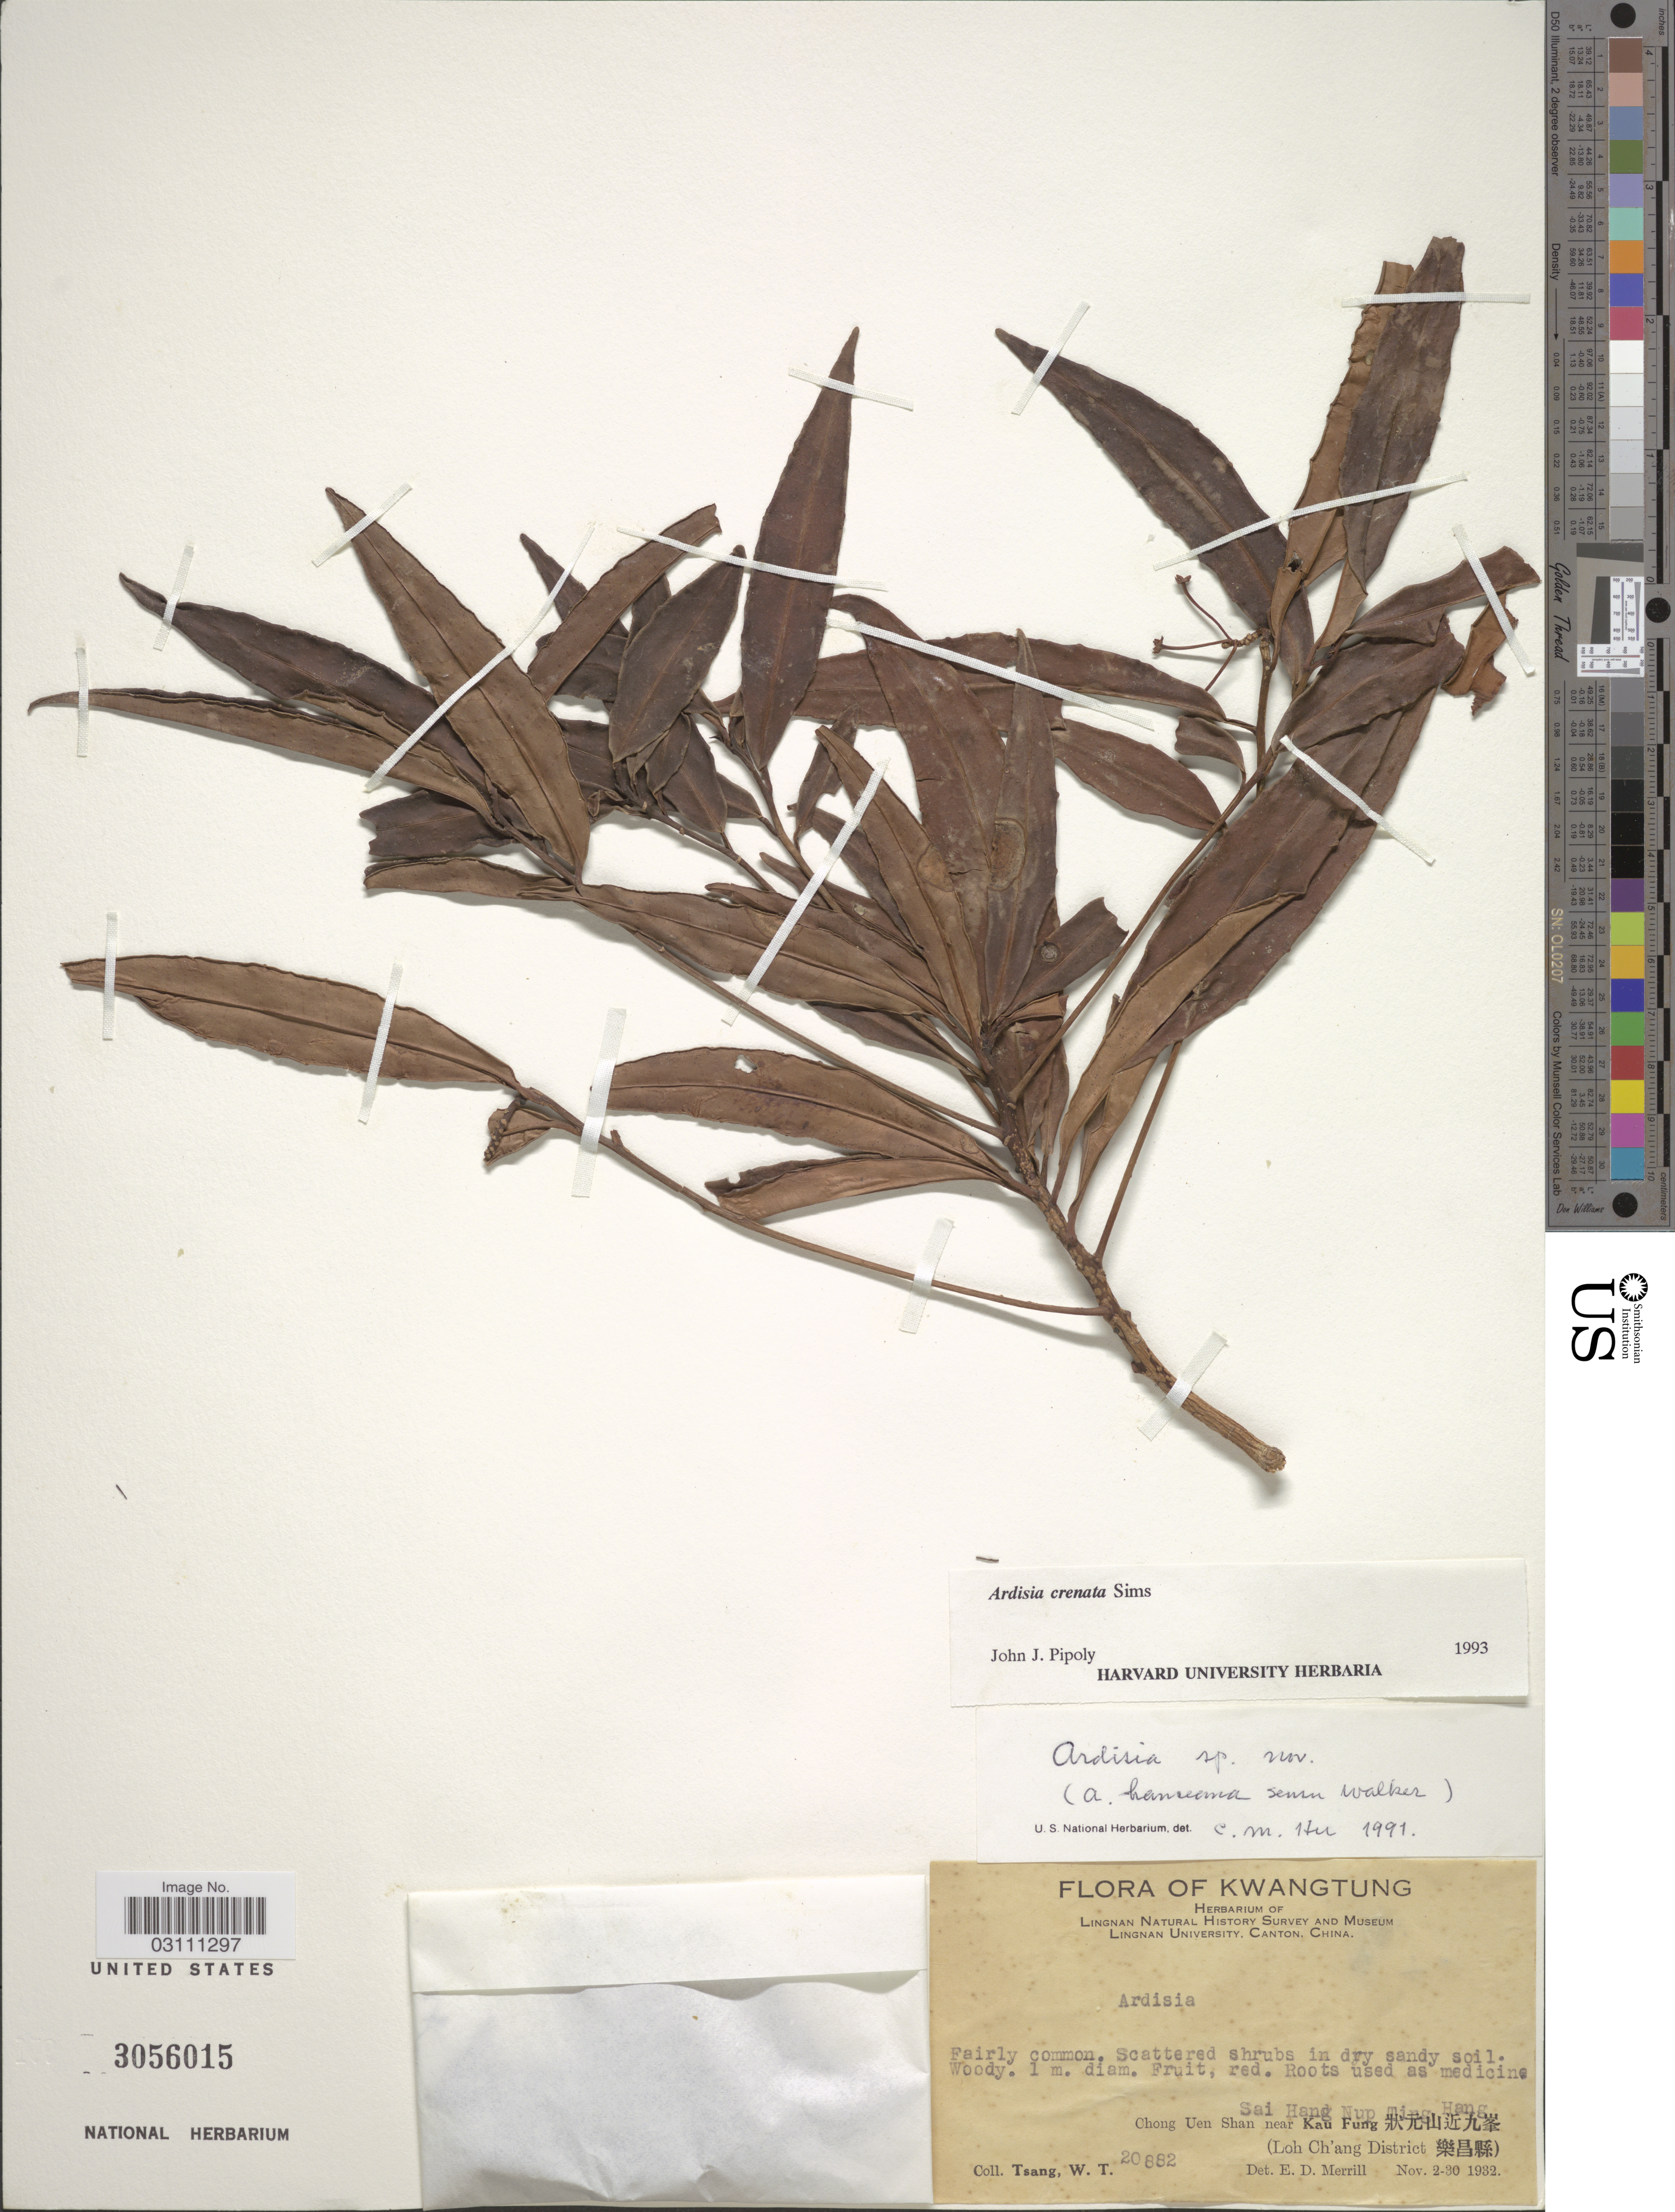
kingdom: Plantae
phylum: Tracheophyta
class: Magnoliopsida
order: Ericales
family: Primulaceae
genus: Ardisia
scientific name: Ardisia crenata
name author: Sims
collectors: W. T. Tsang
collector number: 20882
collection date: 1932-11-02/1932-11-30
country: China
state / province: Guangdong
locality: Kwangtung. Sai Hang Nup Ting Hang. Chong Uen Shan near Kau Fung (Loh Ch'ang District).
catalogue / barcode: US 3056015